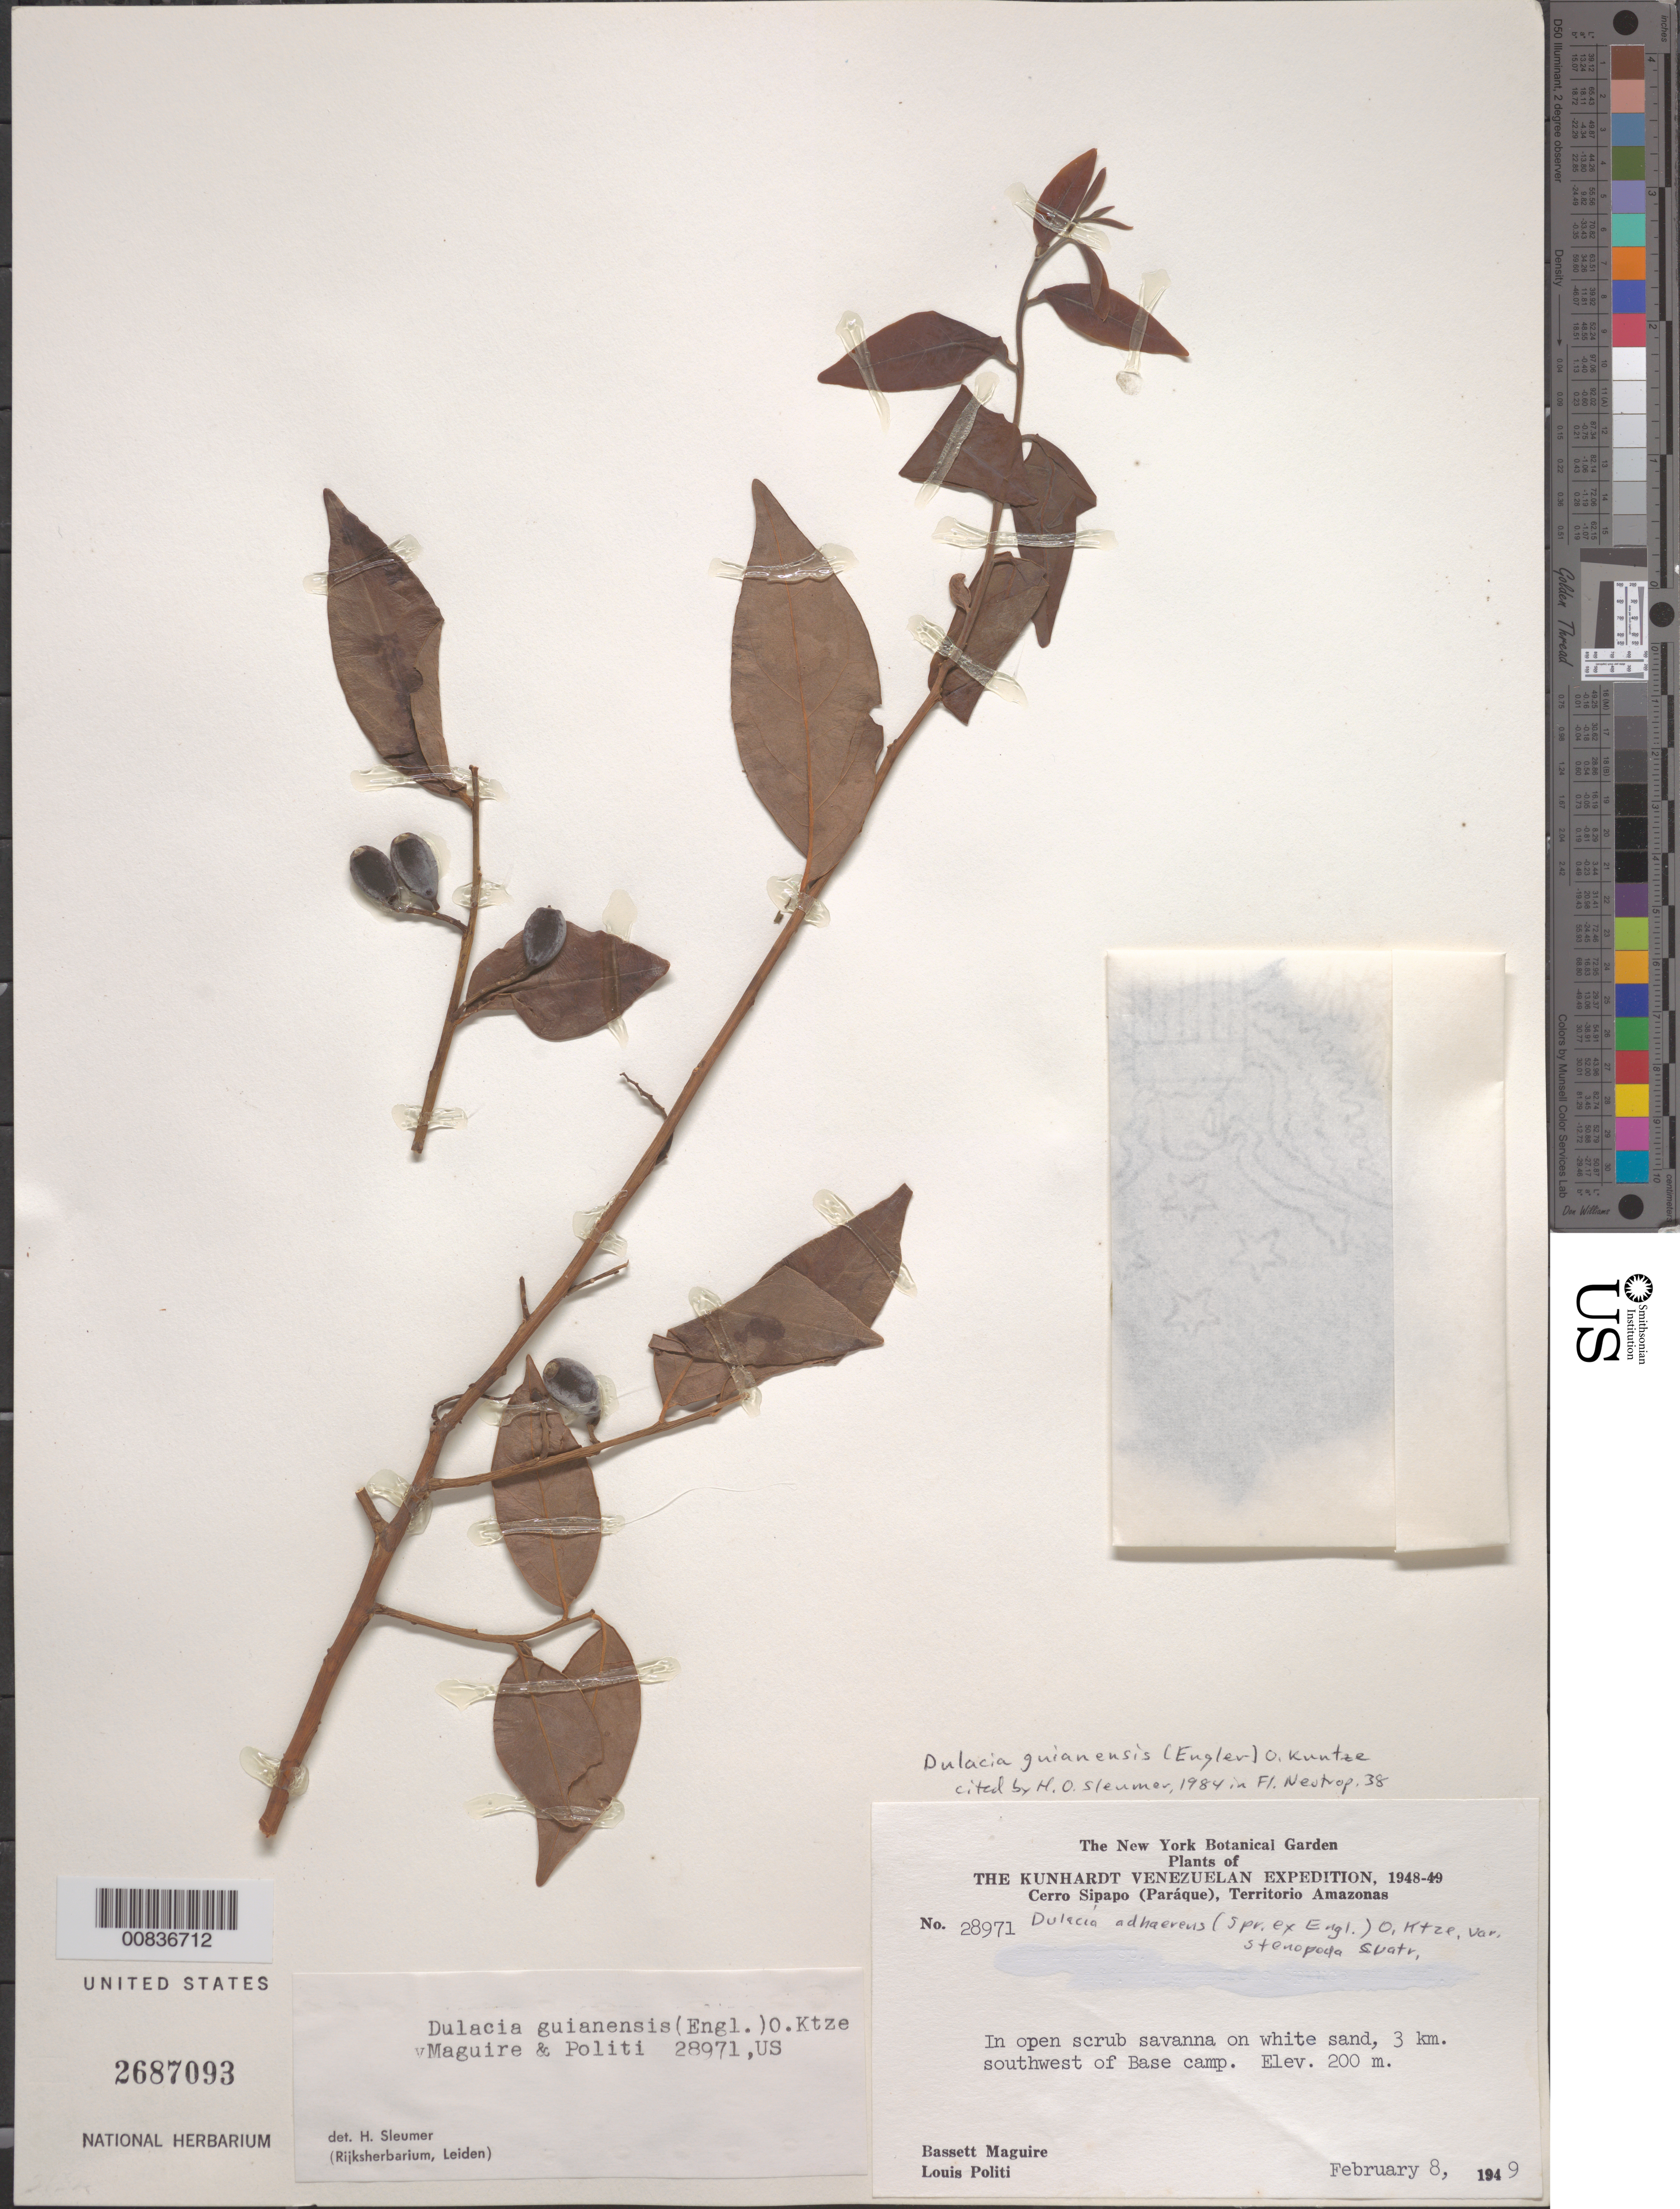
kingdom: Plantae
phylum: Tracheophyta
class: Magnoliopsida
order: Santalales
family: Olacaceae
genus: Dulacia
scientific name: Dulacia guianensis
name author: (Engl.) Kuntze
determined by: Sleumer, H. O.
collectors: B. Maguire & L. Politi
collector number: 28971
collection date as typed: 8-Feb-49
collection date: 1949-02-08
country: Venezuela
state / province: Amazonas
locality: Cerro Sipapo (Paráque), Base Camp, 3 km SW of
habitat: Open scrub savanna on white sand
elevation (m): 200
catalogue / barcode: US 2687093